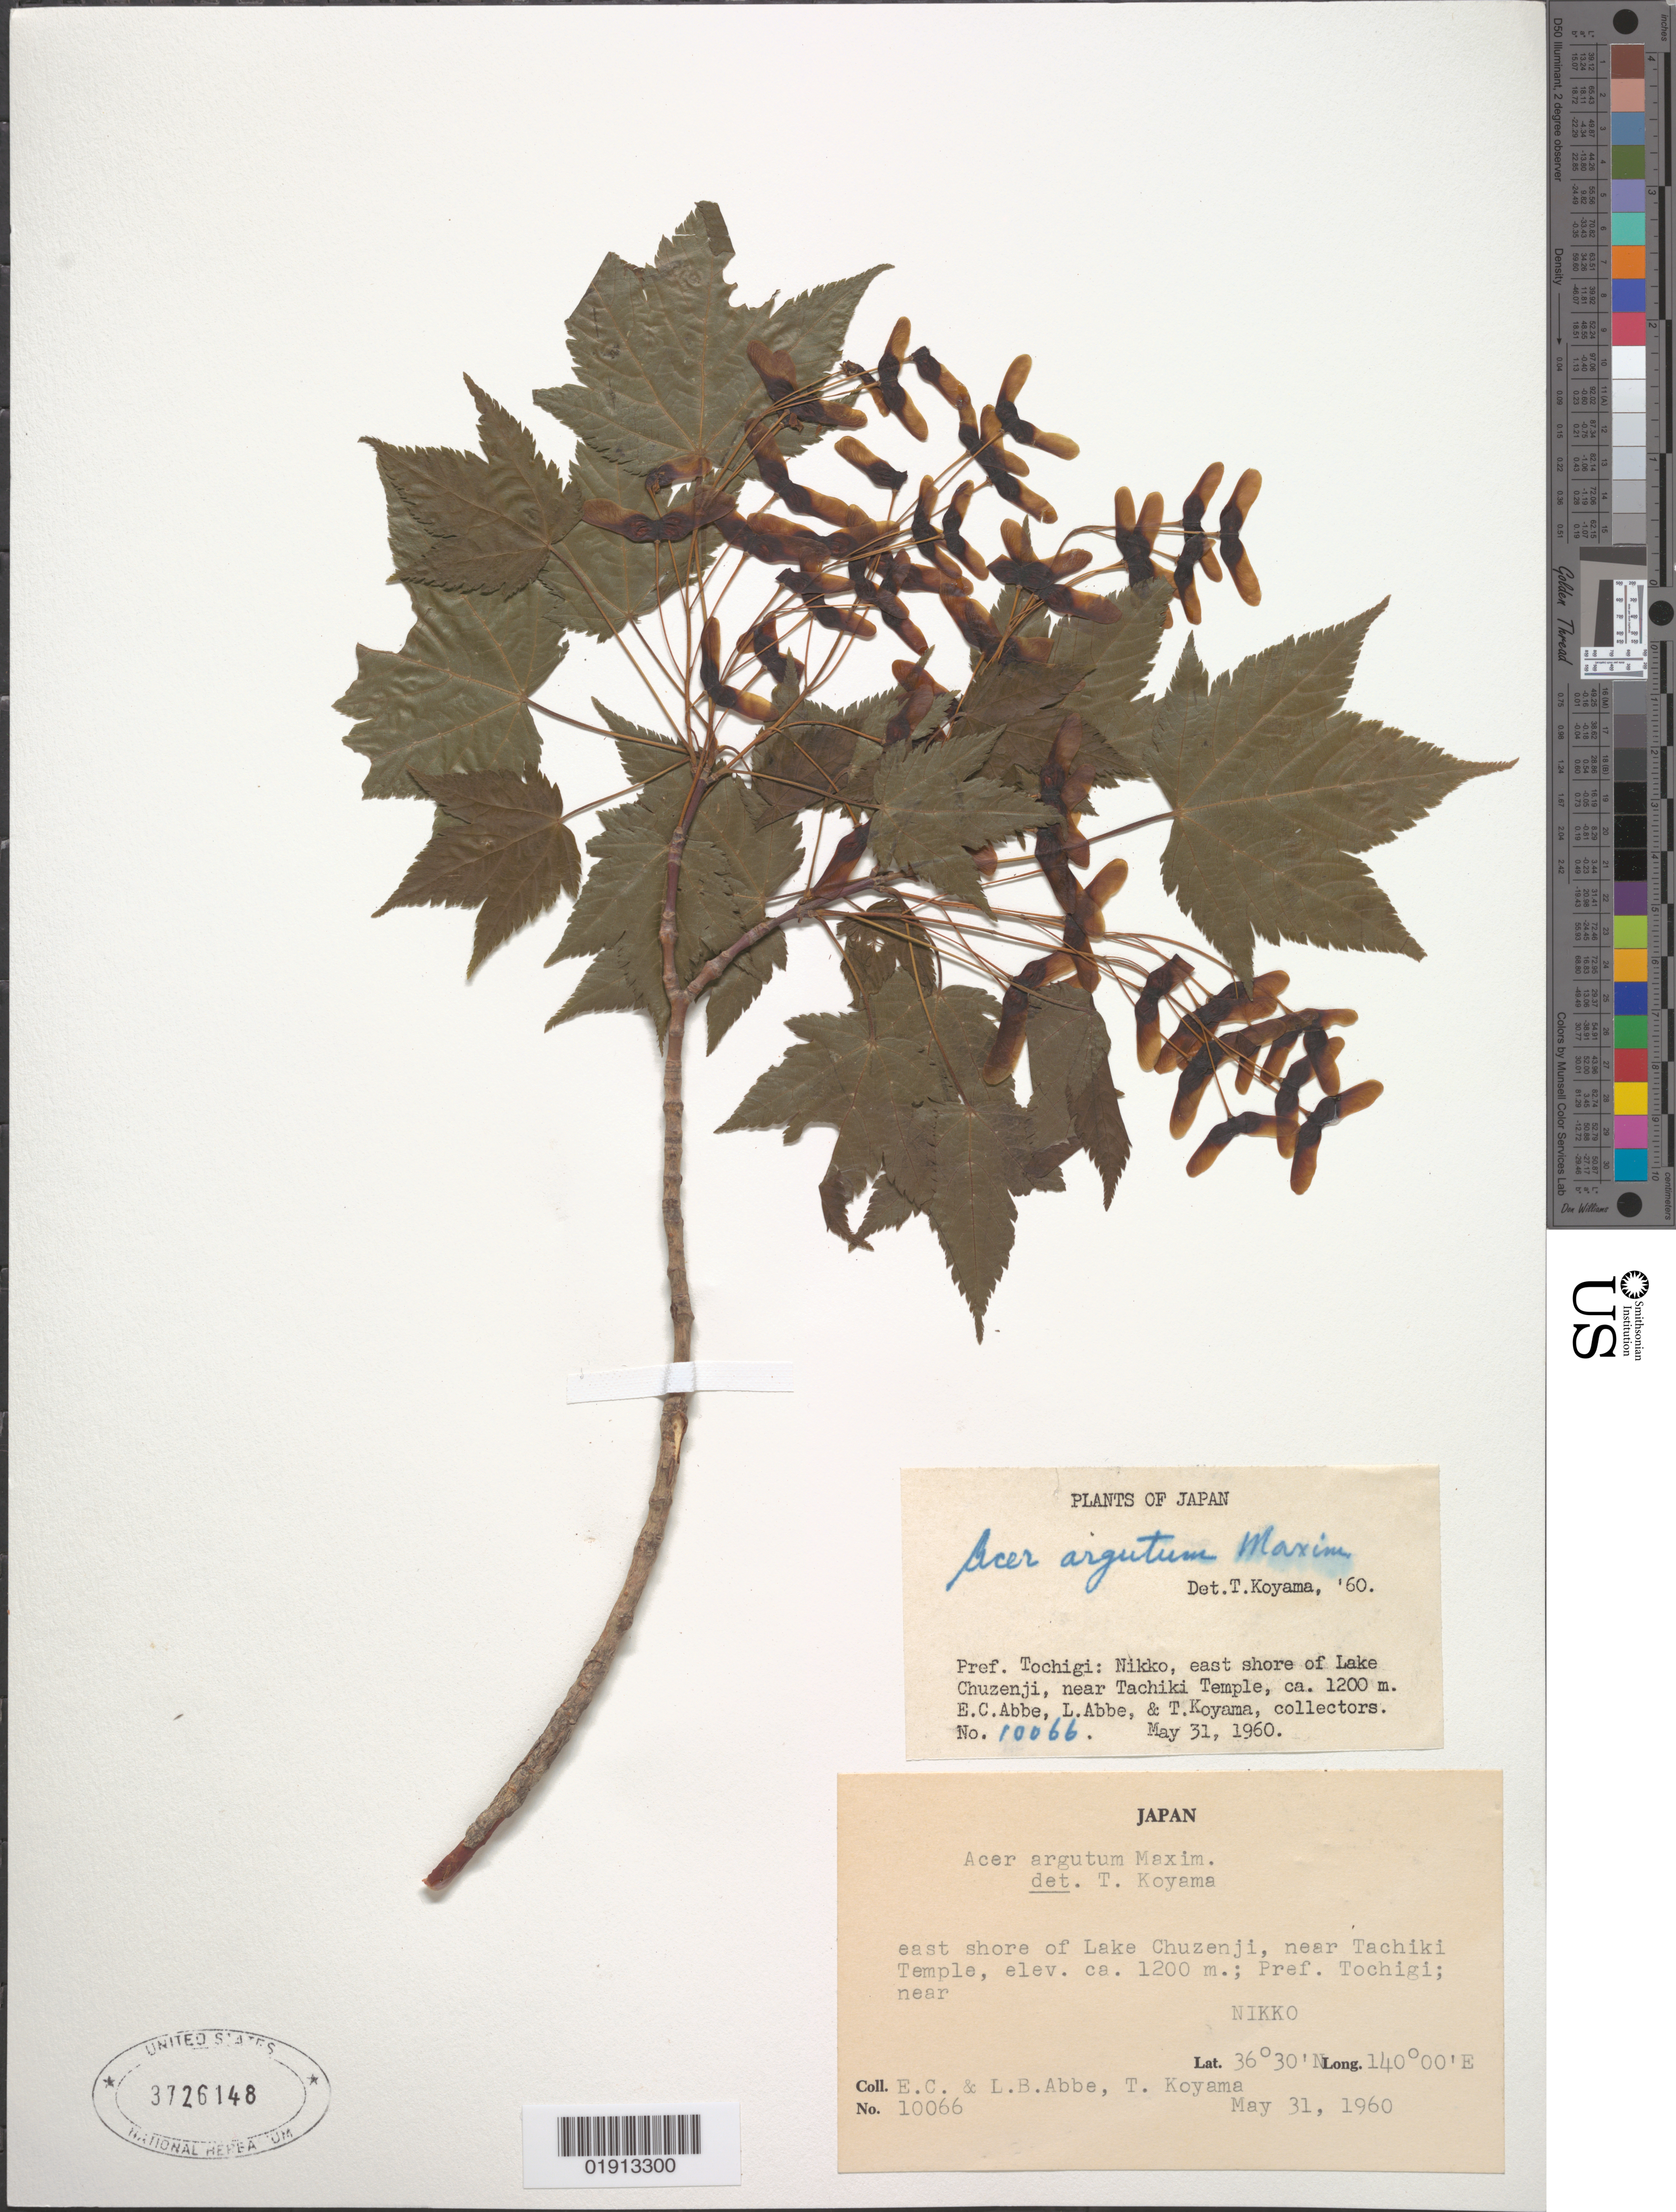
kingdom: Plantae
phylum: Tracheophyta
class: Magnoliopsida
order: Sapindales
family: Sapindaceae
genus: Acer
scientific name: Acer argutum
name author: Maxim.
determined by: Koyama, Tetsuo M.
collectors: L. B. Abbe, E. C. Abbe & T. Koyama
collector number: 10066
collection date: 1960-05-31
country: Japan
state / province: Totigi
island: Honshu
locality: East shore of Lake Chuzenji, near Tachiki Temple, near Nikko.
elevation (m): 1200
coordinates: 36 30 N, 140 00 E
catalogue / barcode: US 3726148